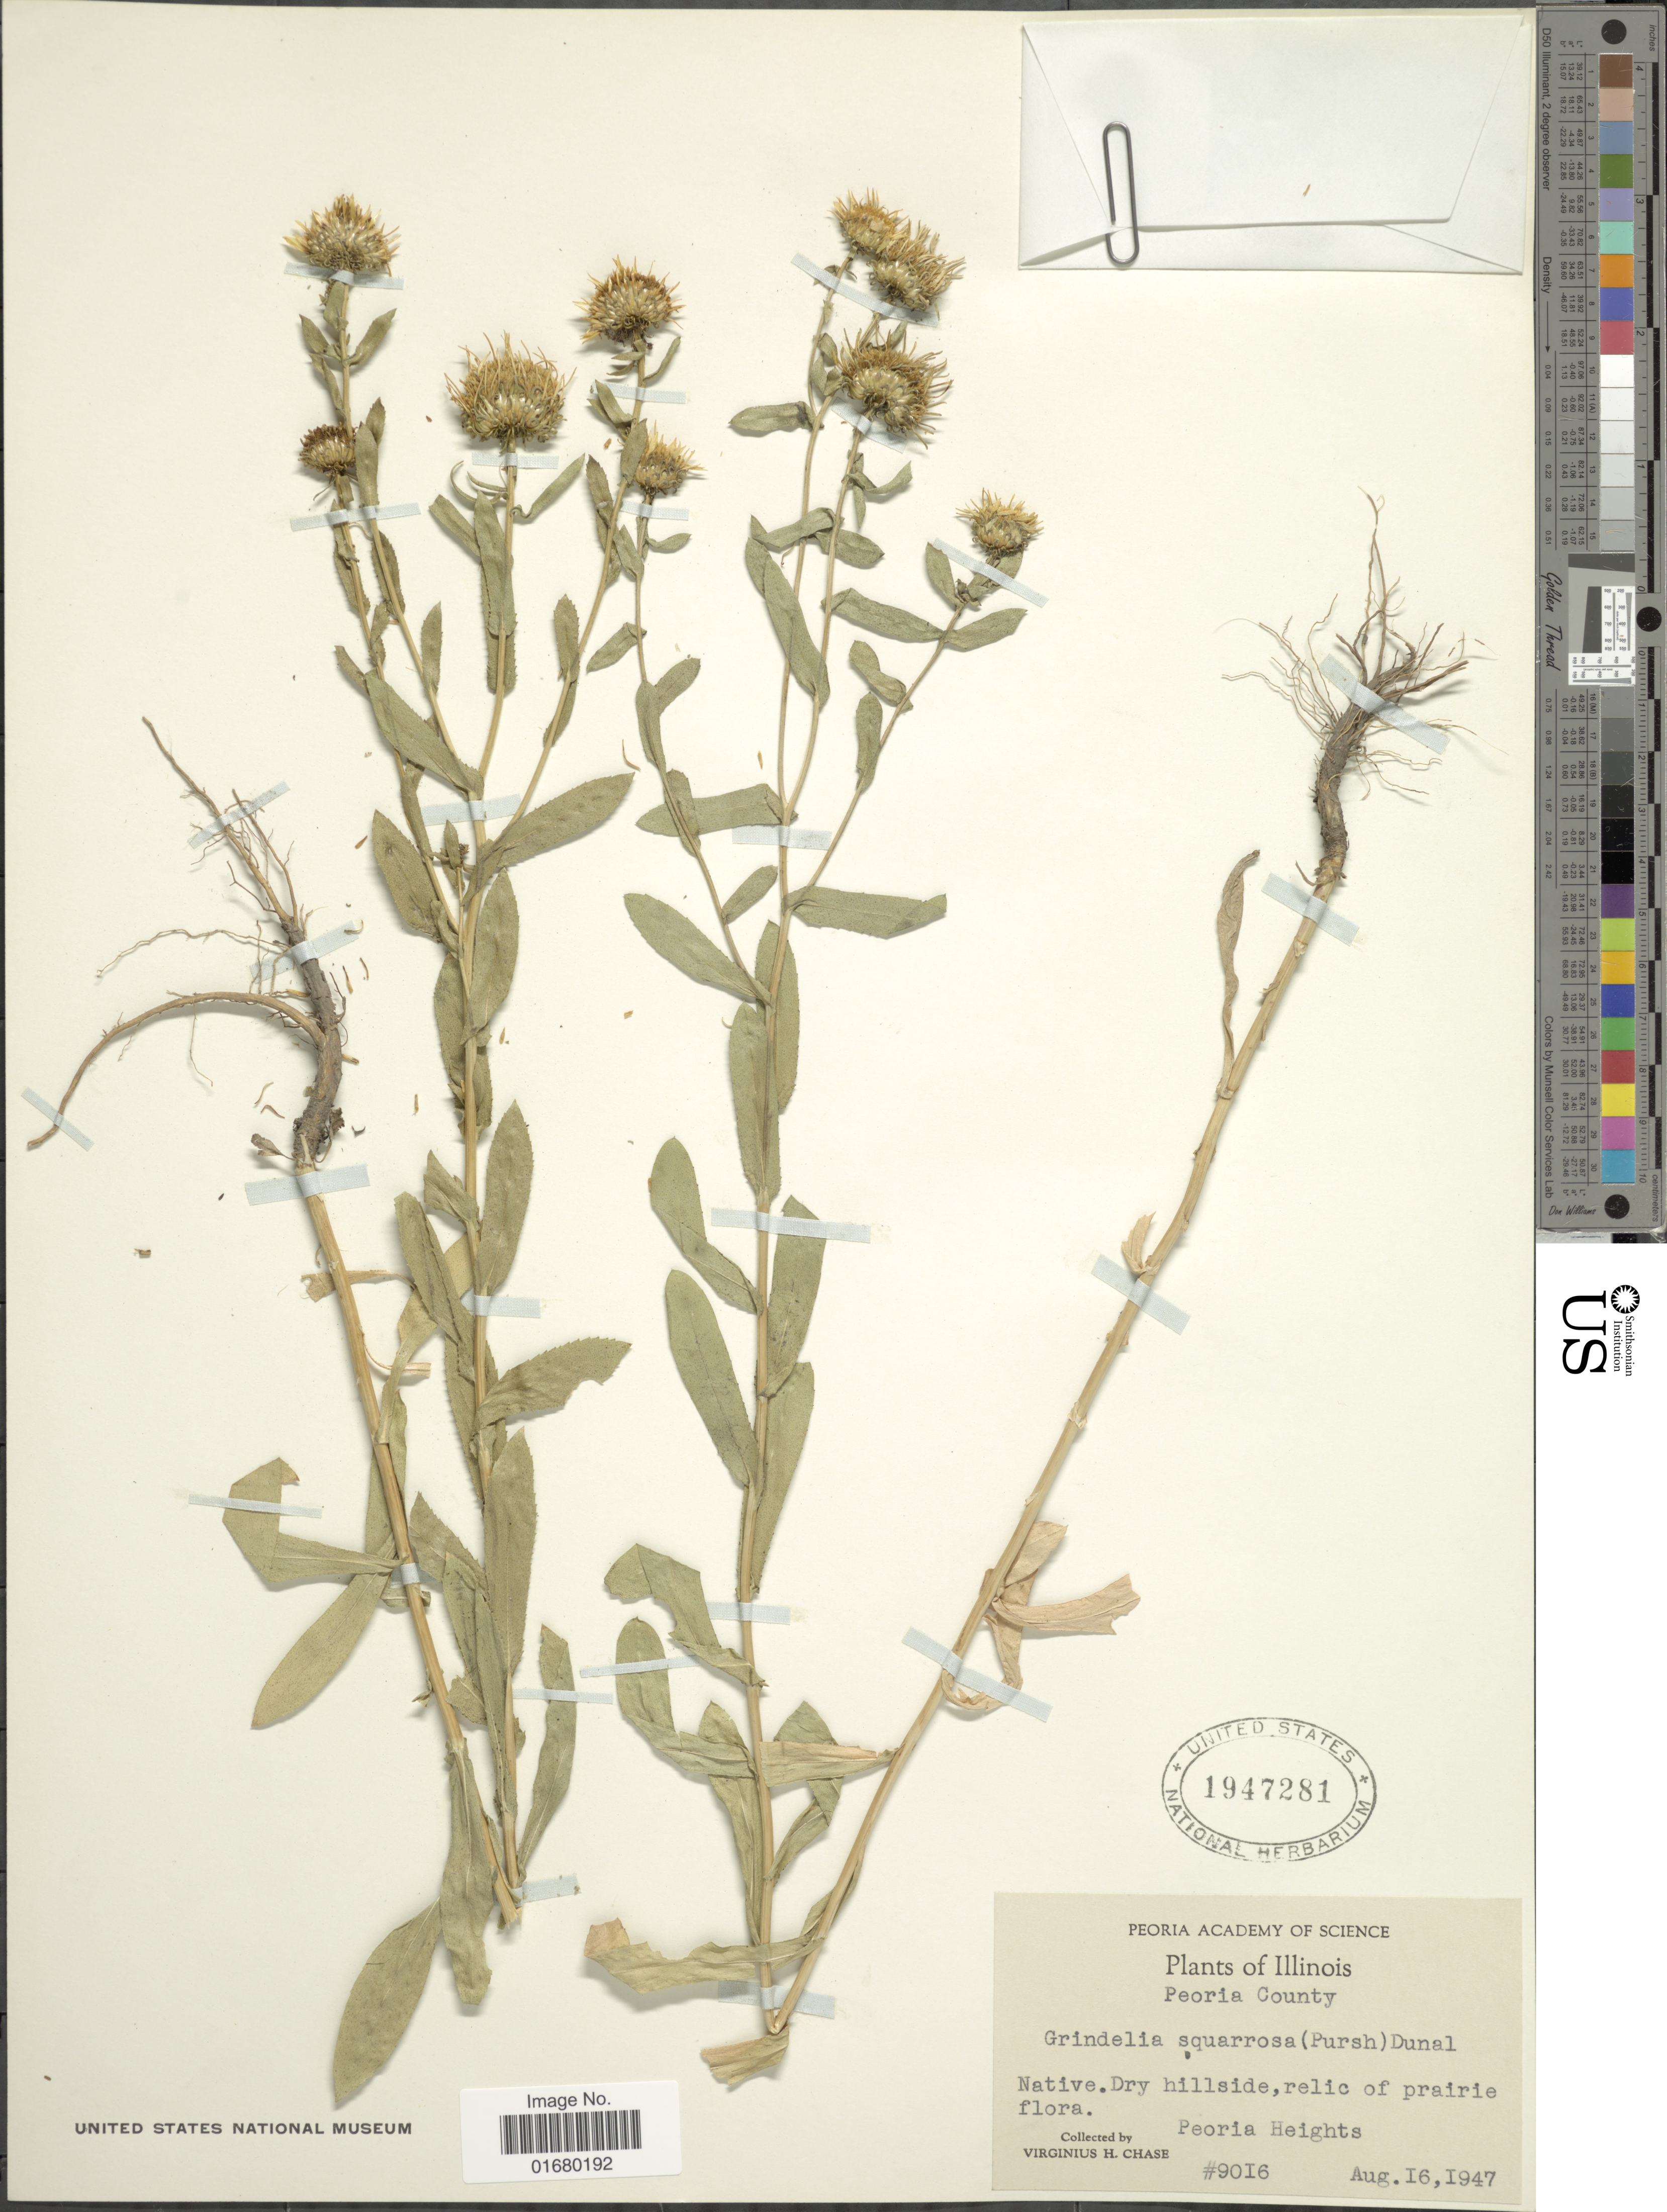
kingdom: Plantae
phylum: Tracheophyta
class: Magnoliopsida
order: Asterales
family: Asteraceae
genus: Grindelia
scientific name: Grindelia squarrosa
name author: (Pursh) Dunal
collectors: V. H. Chase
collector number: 9016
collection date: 1947-08-16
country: United States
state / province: Illinois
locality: Peorie County, Peoria Heights.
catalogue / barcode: US 1947281